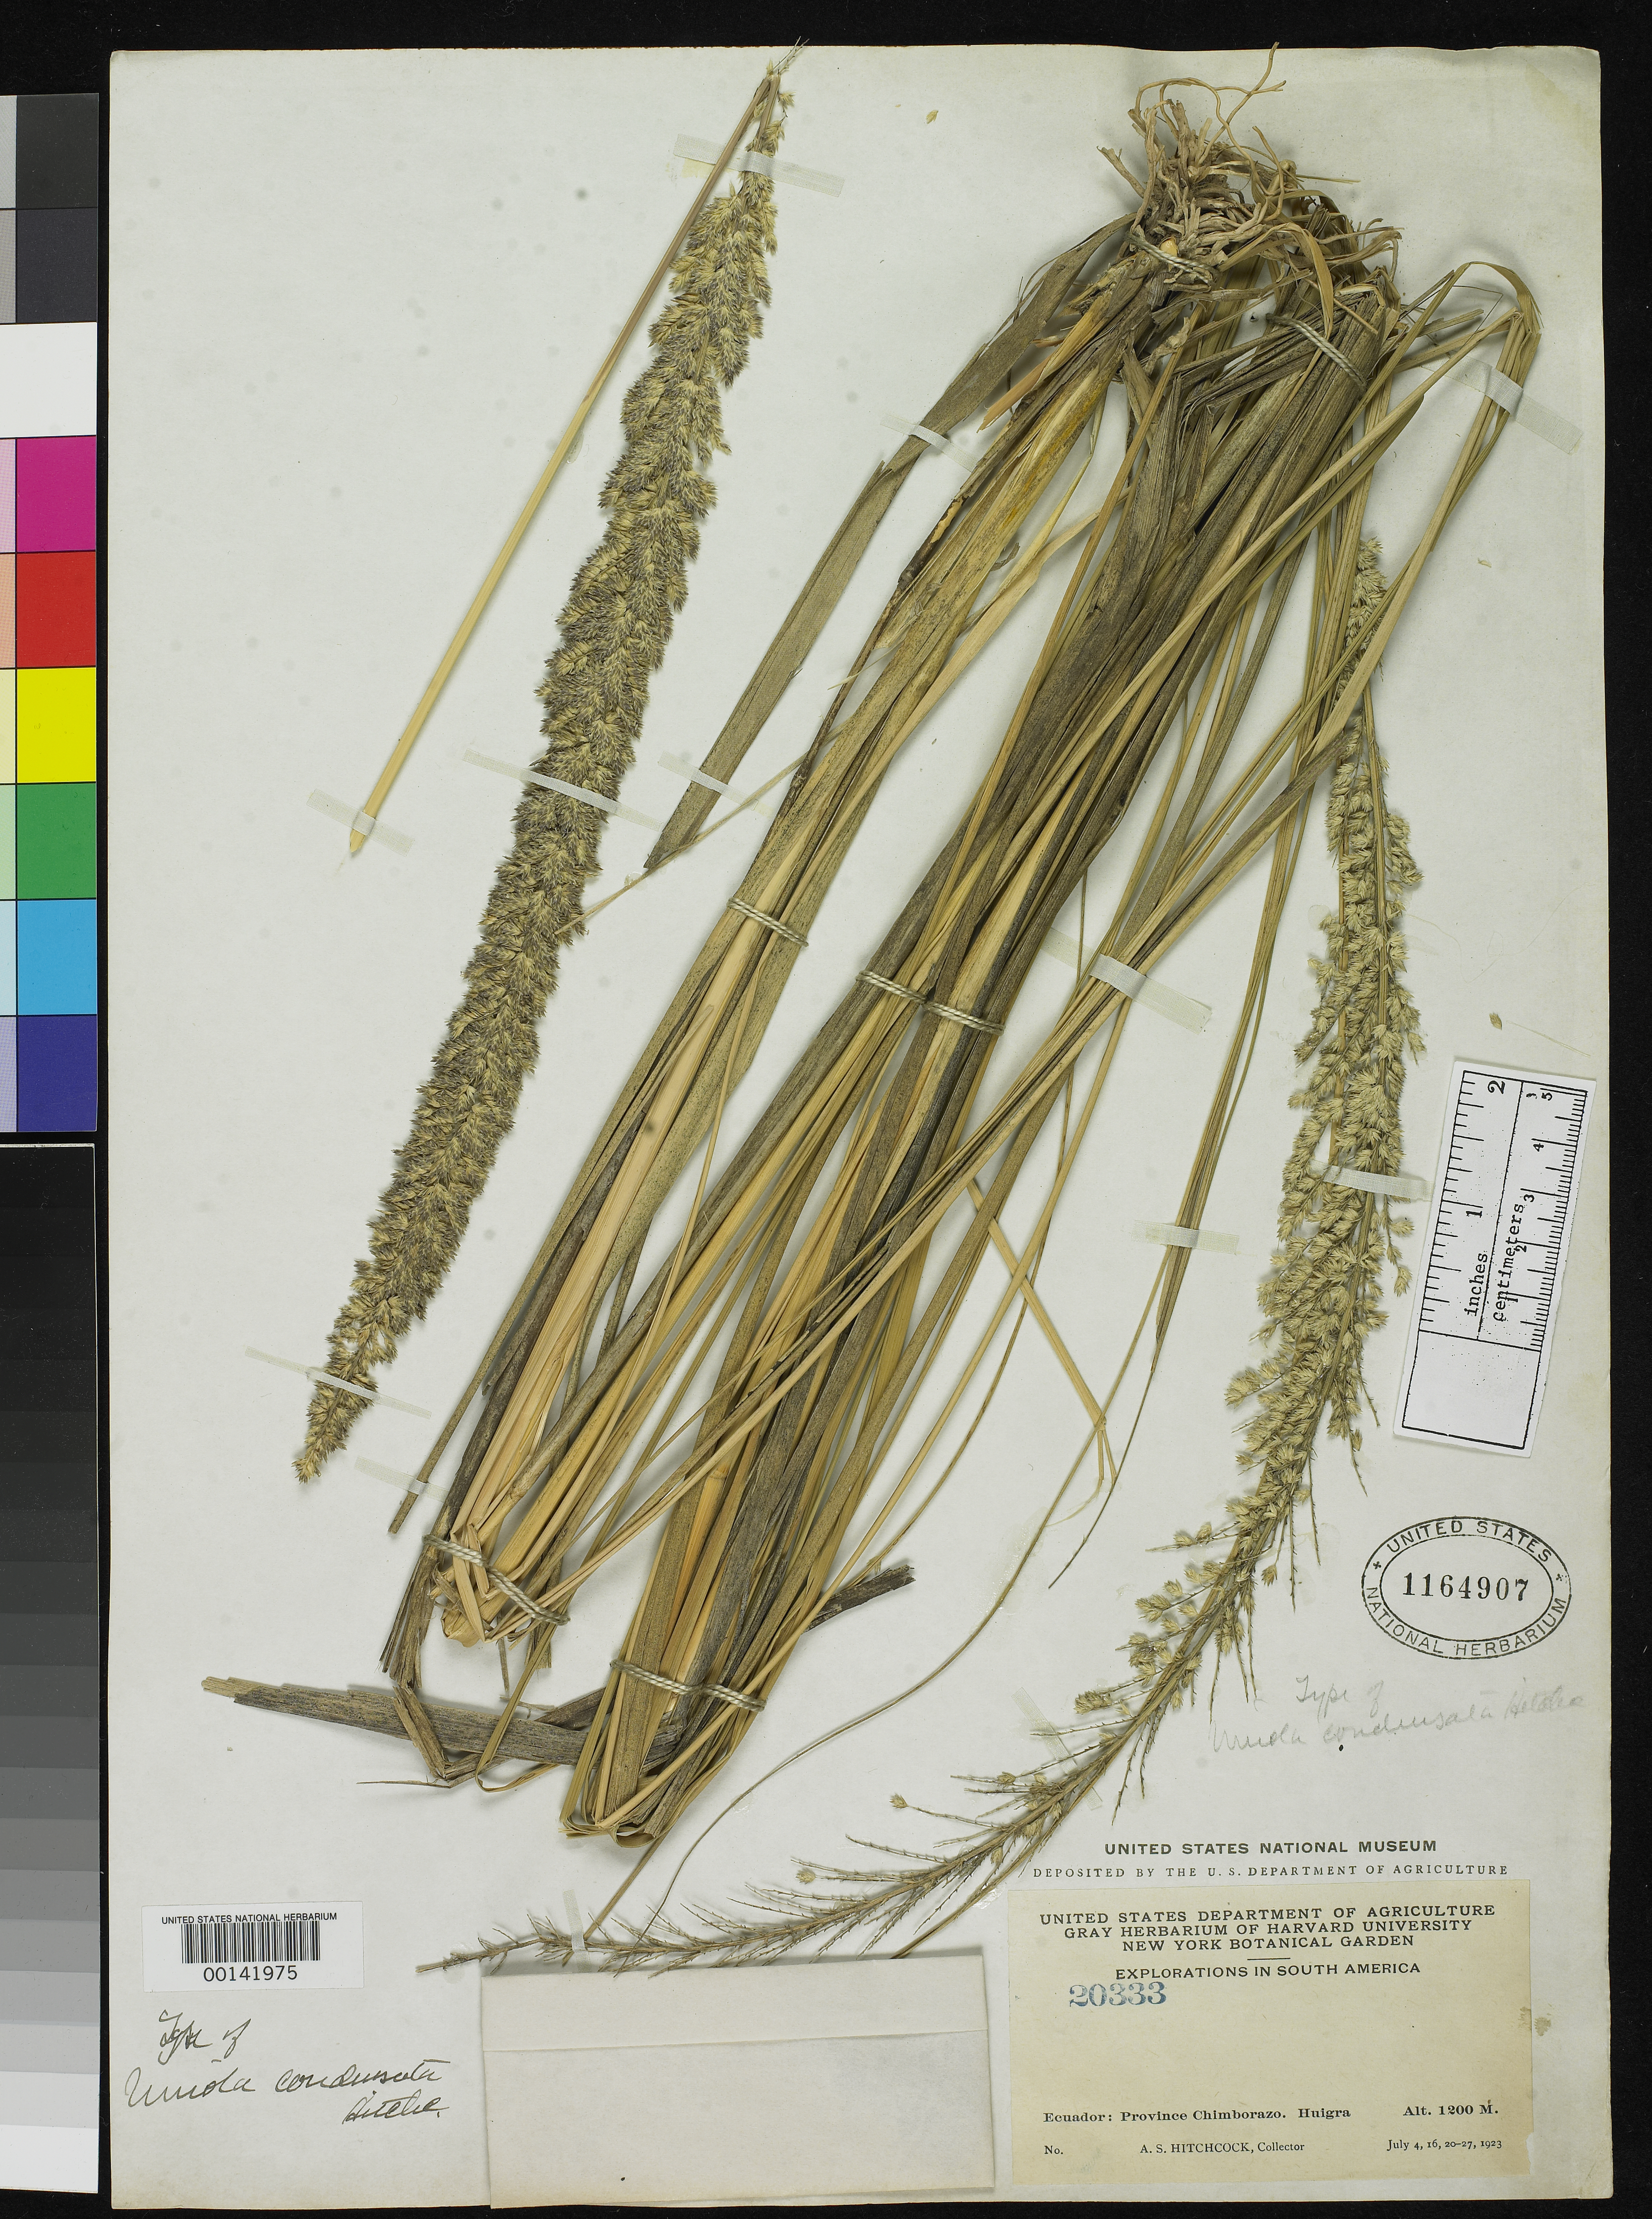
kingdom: Plantae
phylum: Tracheophyta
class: Liliopsida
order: Poales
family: Poaceae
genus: Uniola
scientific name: Uniola condensata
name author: Hitchc.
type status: Holotype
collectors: A. S. Hitchcock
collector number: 20333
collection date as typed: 04 Jul 1923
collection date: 1923-07-04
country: Ecuador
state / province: Chimborazo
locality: Huigra.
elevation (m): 1200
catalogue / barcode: US 1164907